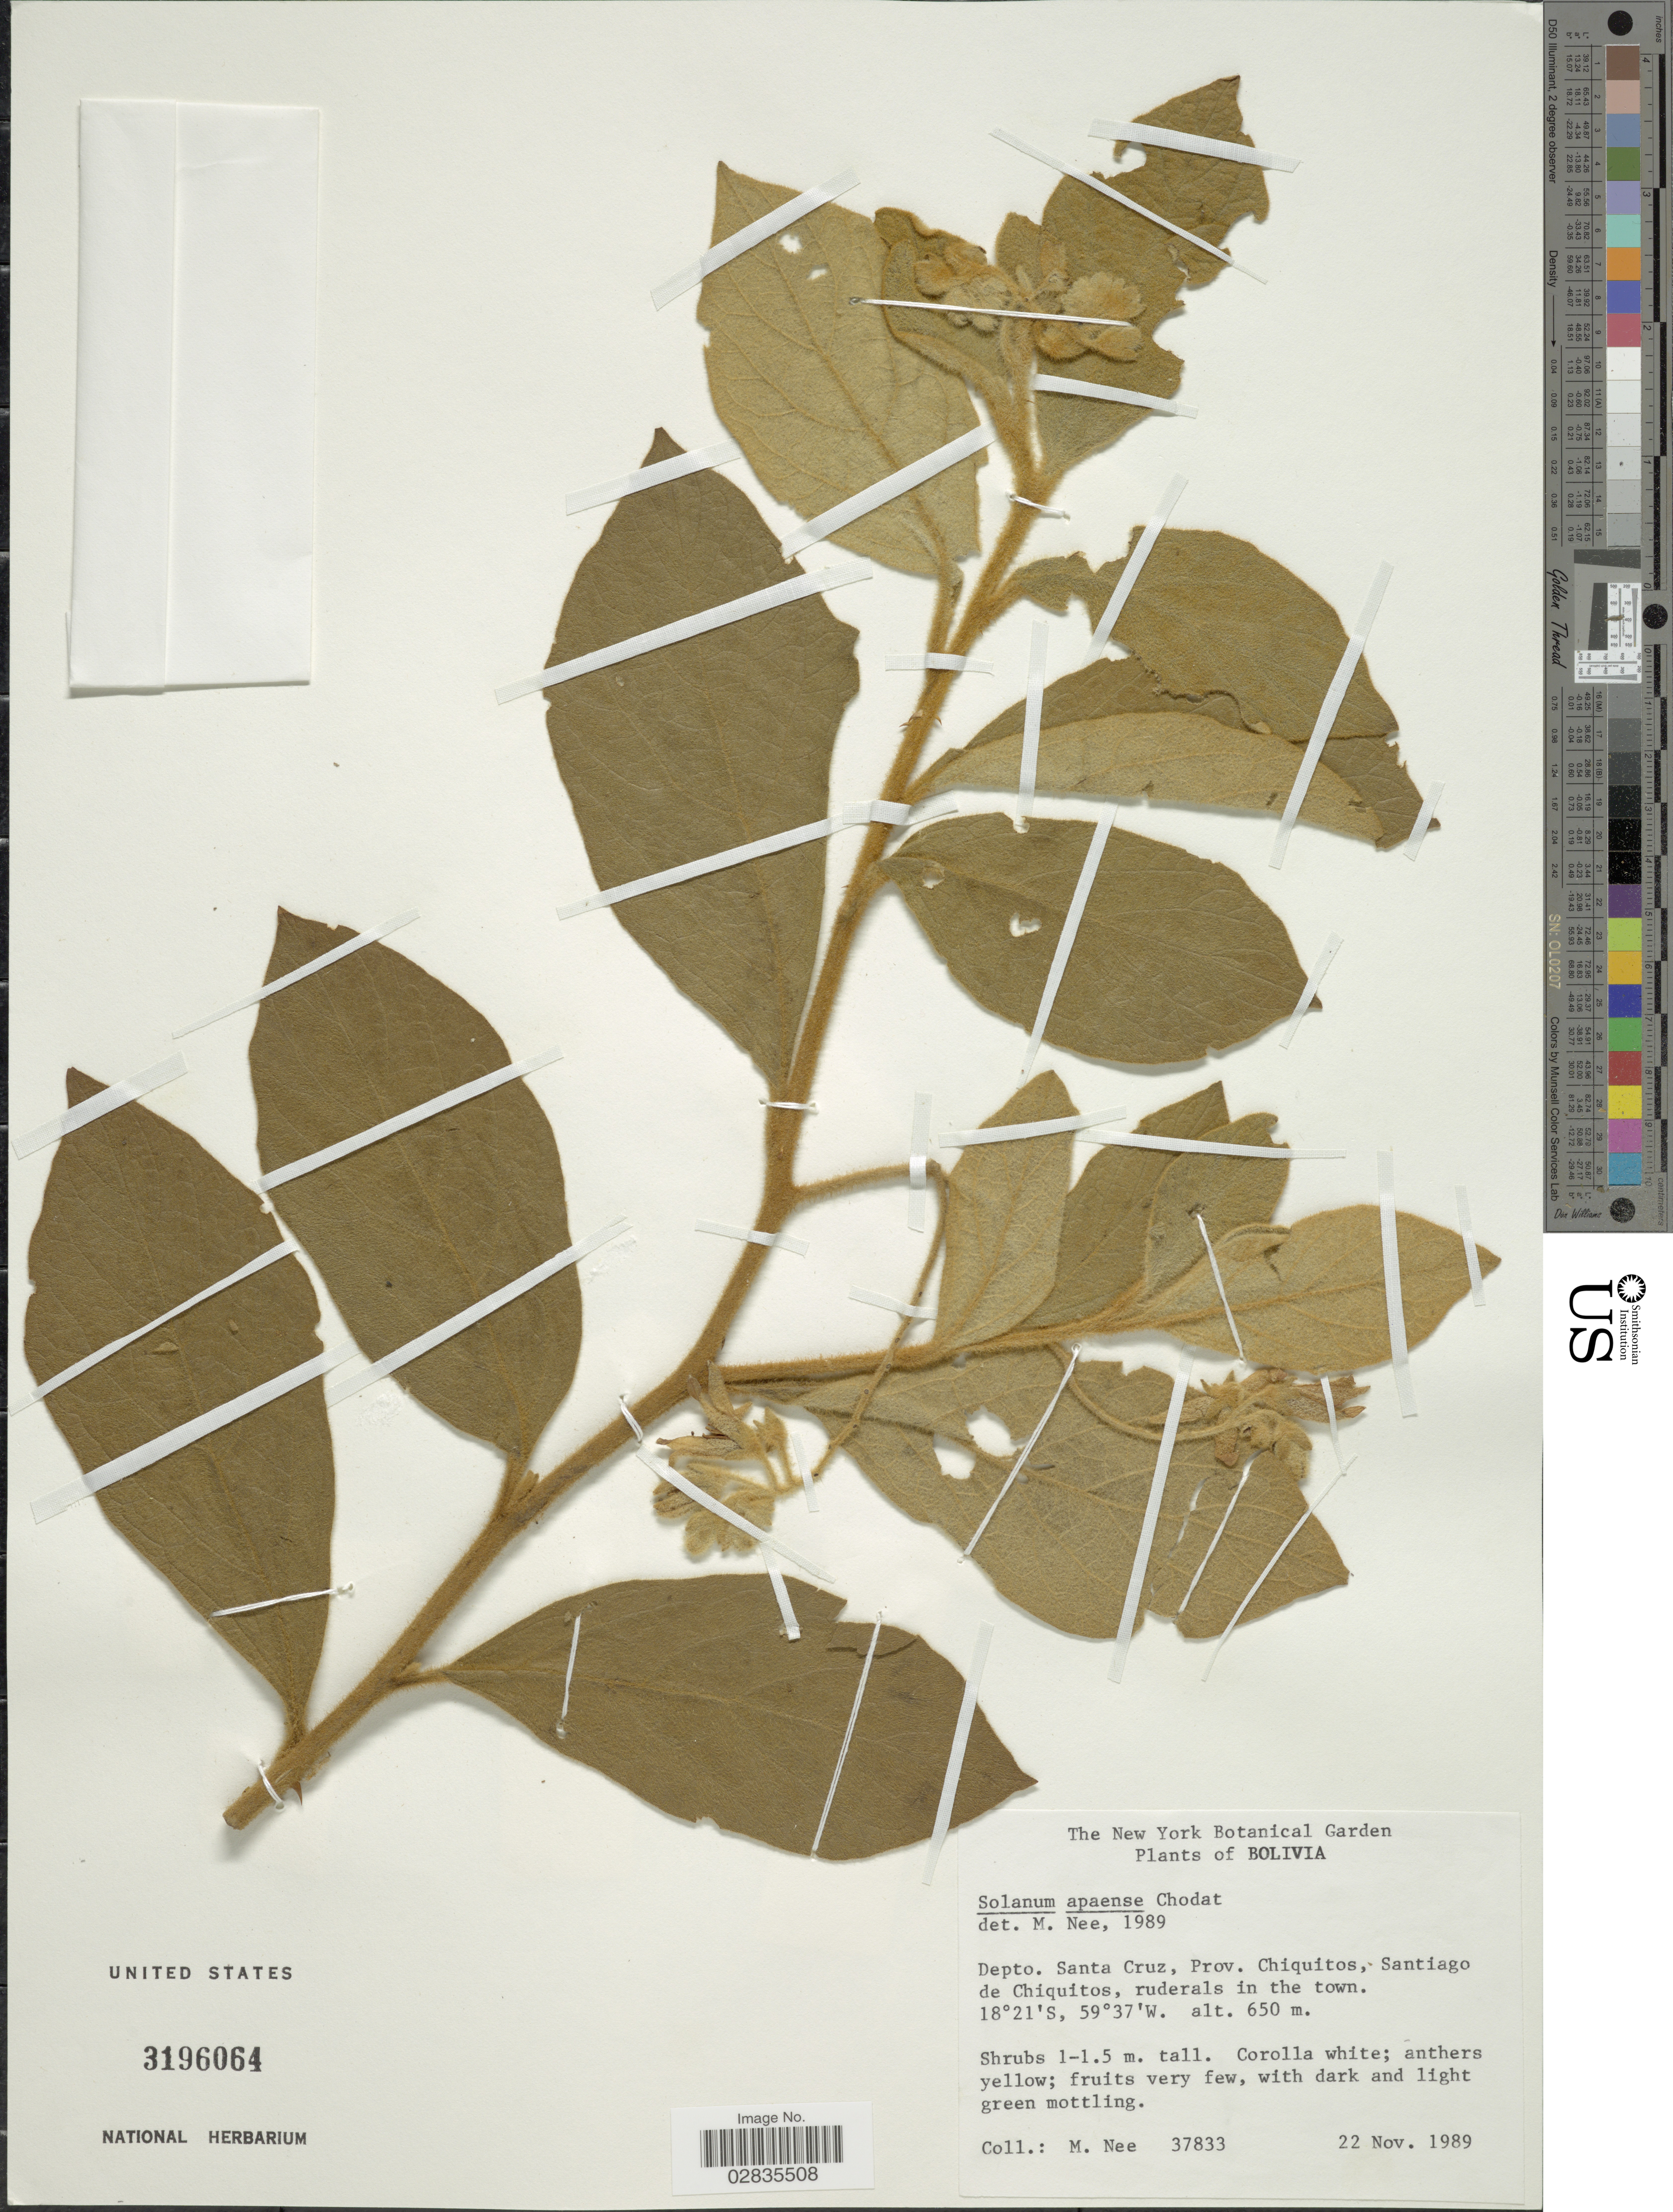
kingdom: Plantae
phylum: Tracheophyta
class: Magnoliopsida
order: Solanales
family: Solanaceae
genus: Solanum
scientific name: Solanum apoense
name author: Elmer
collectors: M. Nee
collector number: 37833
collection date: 1989-11-22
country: Bolivia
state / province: Santa Cruz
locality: Depto. Santa Cruz, Prov. Chiquitos, Santiago de Chiquitos, ruderals in the town.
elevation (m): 650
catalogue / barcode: US 3196064